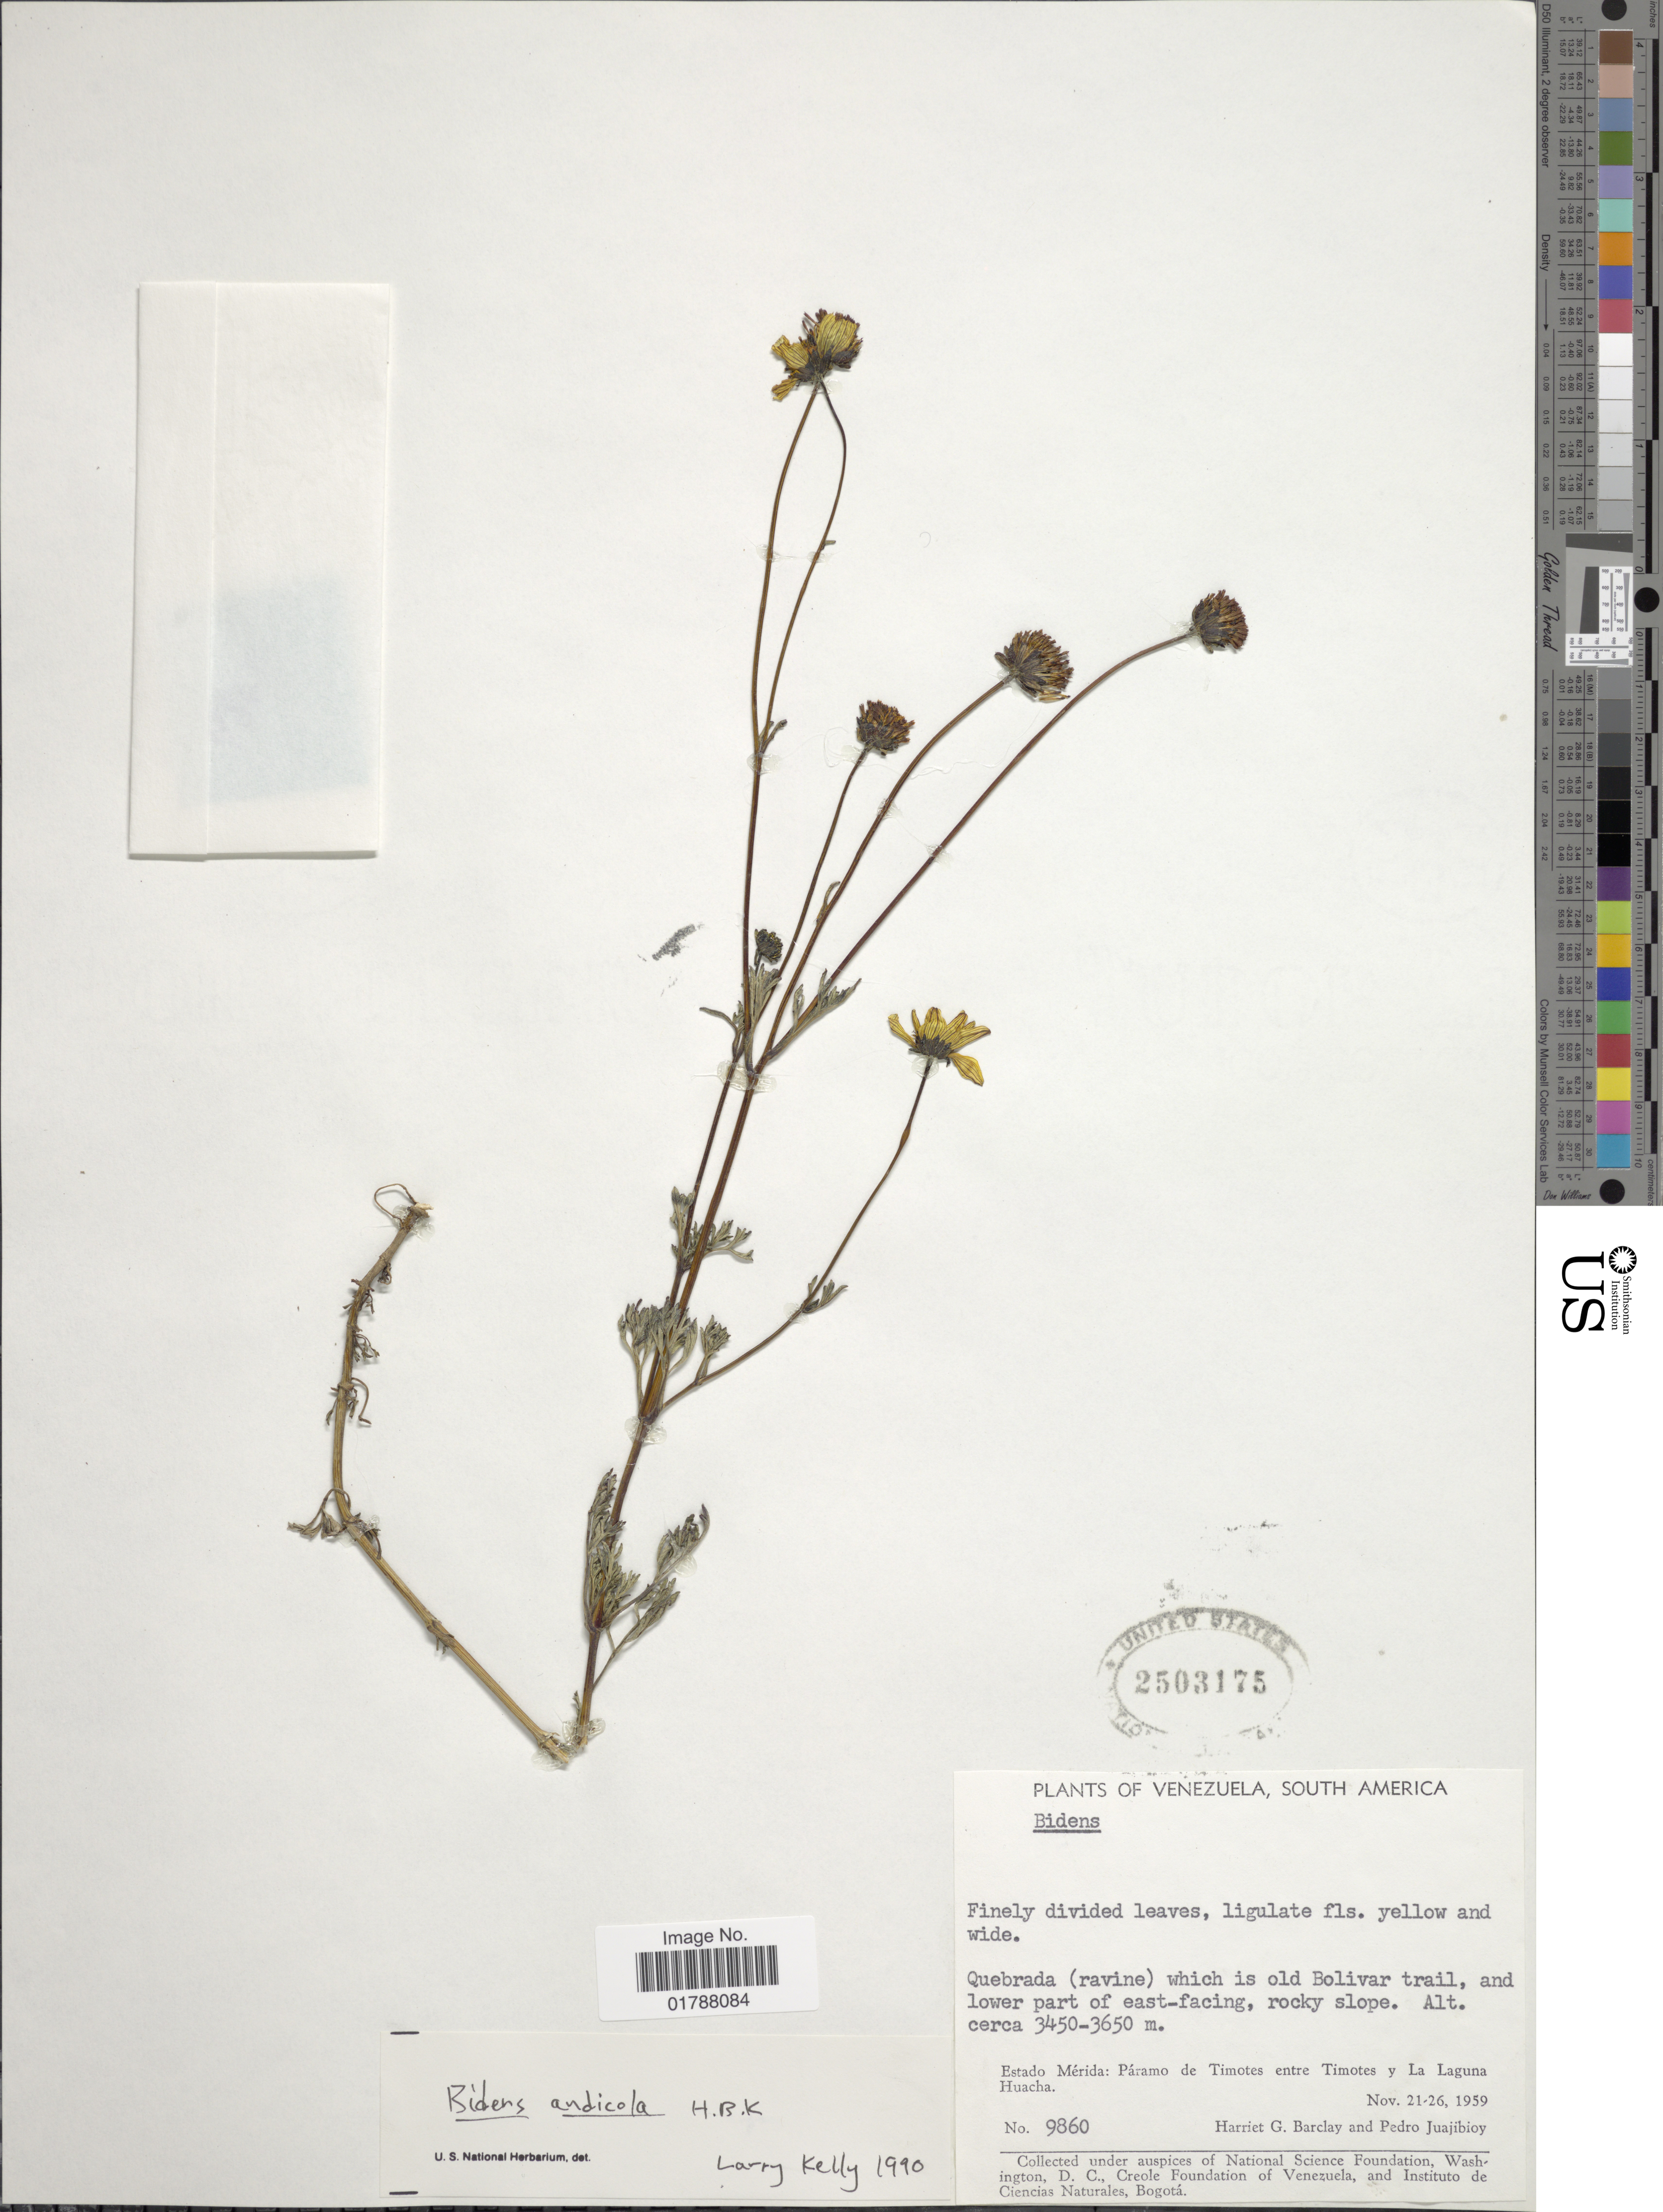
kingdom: Plantae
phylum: Tracheophyta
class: Magnoliopsida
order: Asterales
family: Asteraceae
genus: Bidens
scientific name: Bidens andicola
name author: Kunth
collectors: H. G. Barclay & P. Juajibioy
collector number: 9860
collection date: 1959-11-21/1959-11-26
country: Venezuela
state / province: Mérida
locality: Estado Merida: Paramo de Timotes entre Timotes y La Laguna Huacham Quebrada (ravine) which is old Bolivar trail, and lower part of east-facing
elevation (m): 3450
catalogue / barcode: US 2503175